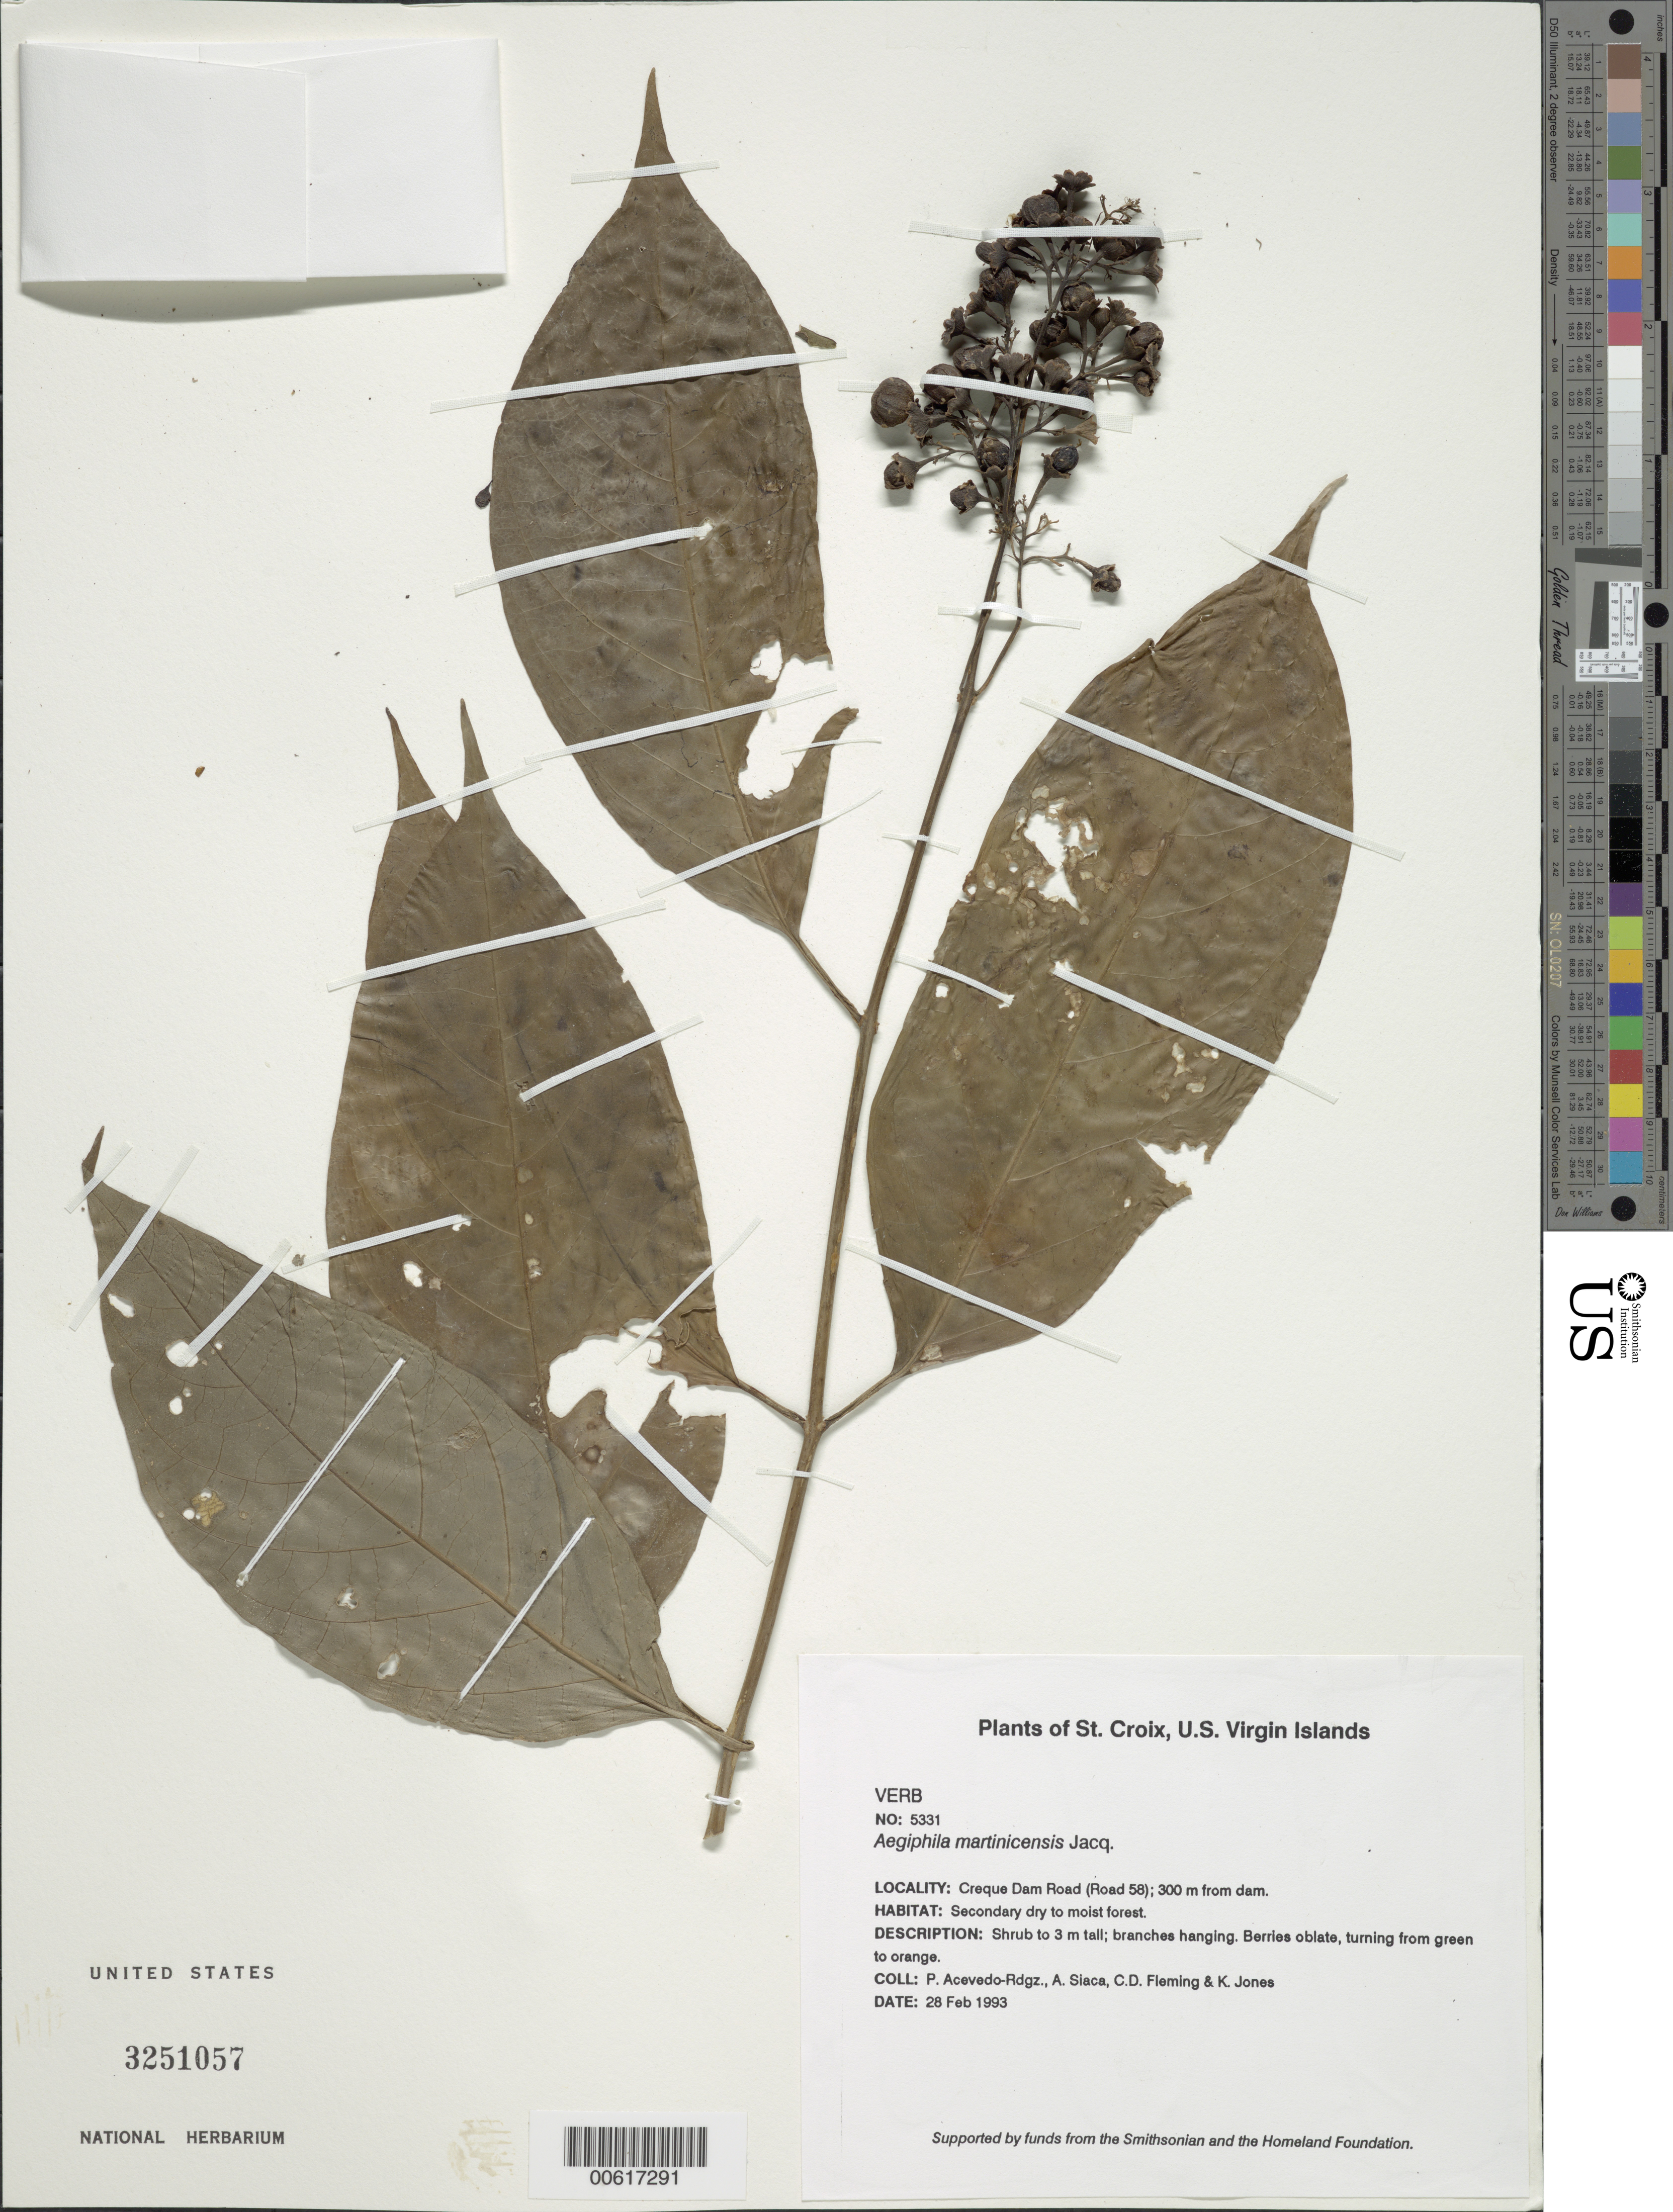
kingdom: Plantae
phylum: Tracheophyta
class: Magnoliopsida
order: Lamiales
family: Lamiaceae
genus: Aegiphila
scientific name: Aegiphila martinicensis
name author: Jacq.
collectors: P. Acevedo-Rodr., A. Siaca, C. Fleming & K. Jones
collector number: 5331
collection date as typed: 28 Feb 1993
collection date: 1993-02-28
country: U.S. Virgin Islands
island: St. Croix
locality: Creque Dam Road (Road 58); 300 m from dam.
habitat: Secondary dry to moist forest.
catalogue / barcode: US 3251057